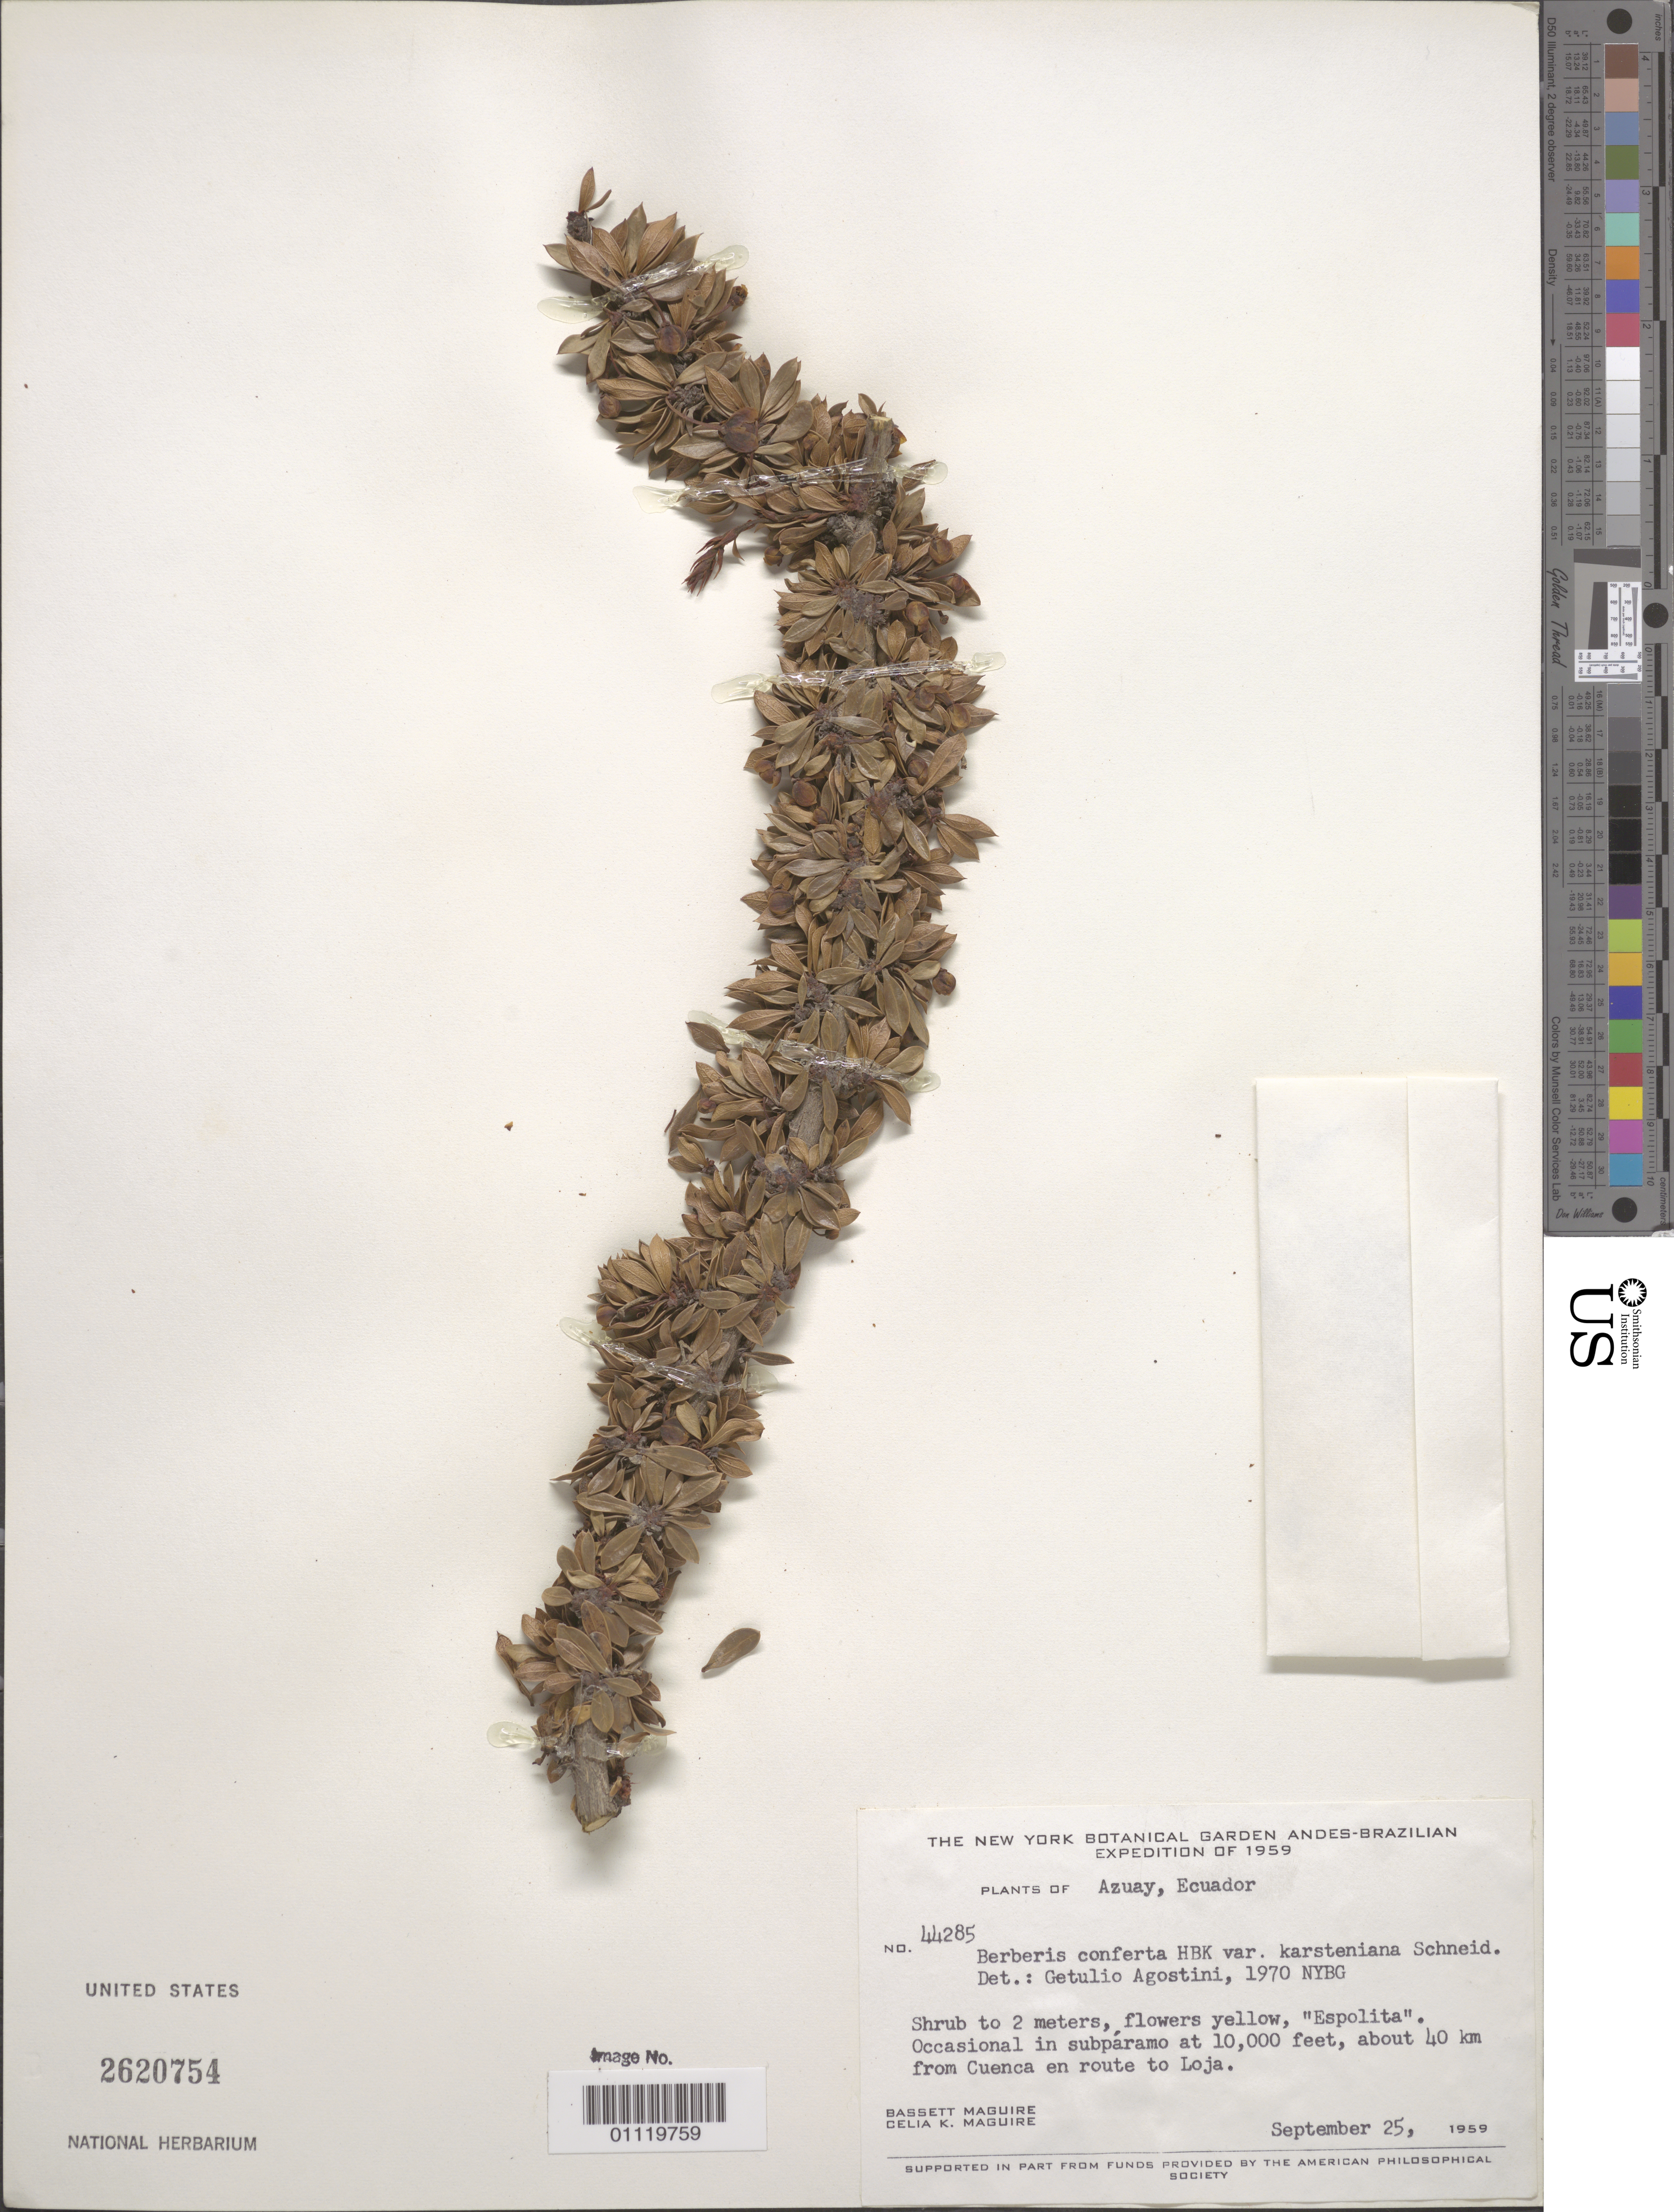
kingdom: Plantae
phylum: Tracheophyta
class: Magnoliopsida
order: Ranunculales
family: Berberidaceae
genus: Berberis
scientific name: Berberis lutea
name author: Ruiz & Pav.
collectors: B. Maguire & C. K. Maguire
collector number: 44285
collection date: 1959-09-25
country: Ecuador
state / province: Azuay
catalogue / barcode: US 2620754